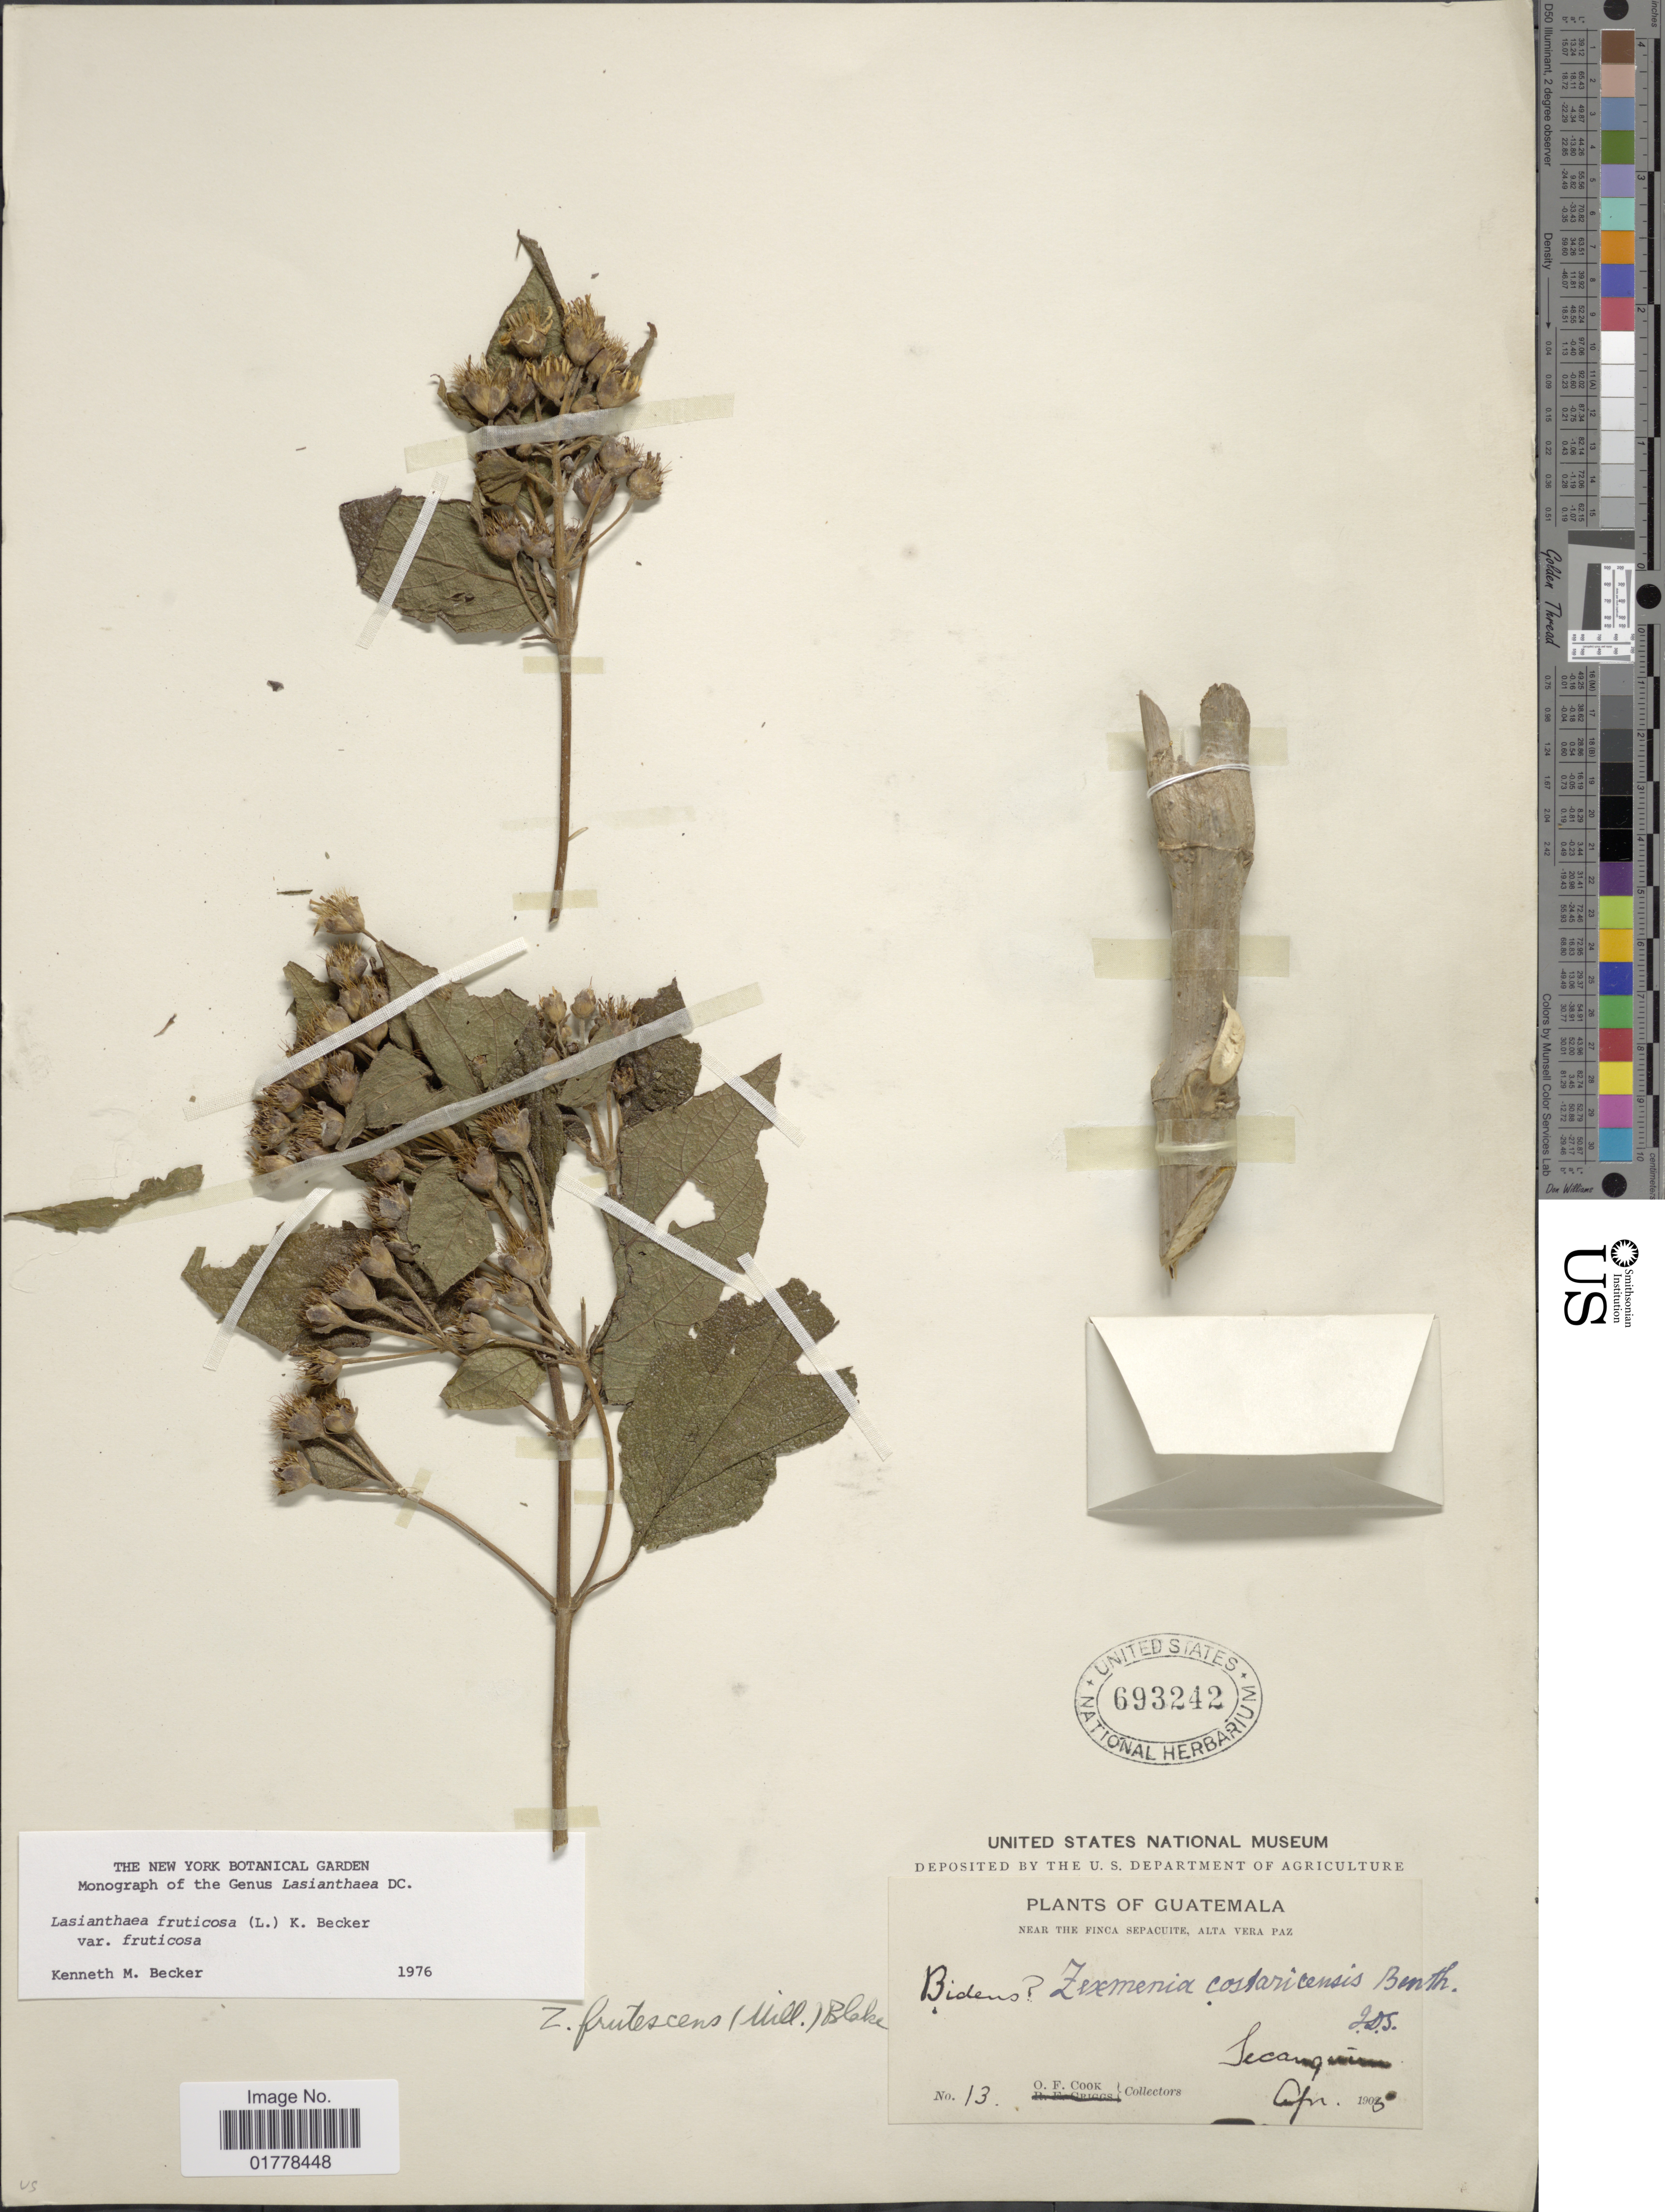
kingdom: Plantae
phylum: Tracheophyta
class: Magnoliopsida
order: Asterales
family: Asteraceae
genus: Lasianthaea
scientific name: Lasianthaea fruticosa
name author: (L.) K.M. Becker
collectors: O. F. Cook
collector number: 13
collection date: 1905-04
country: Guatemala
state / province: Alta Verapaz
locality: Near the finca Sepacuite, Alta Vera Paz. Secanquim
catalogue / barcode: US 693242